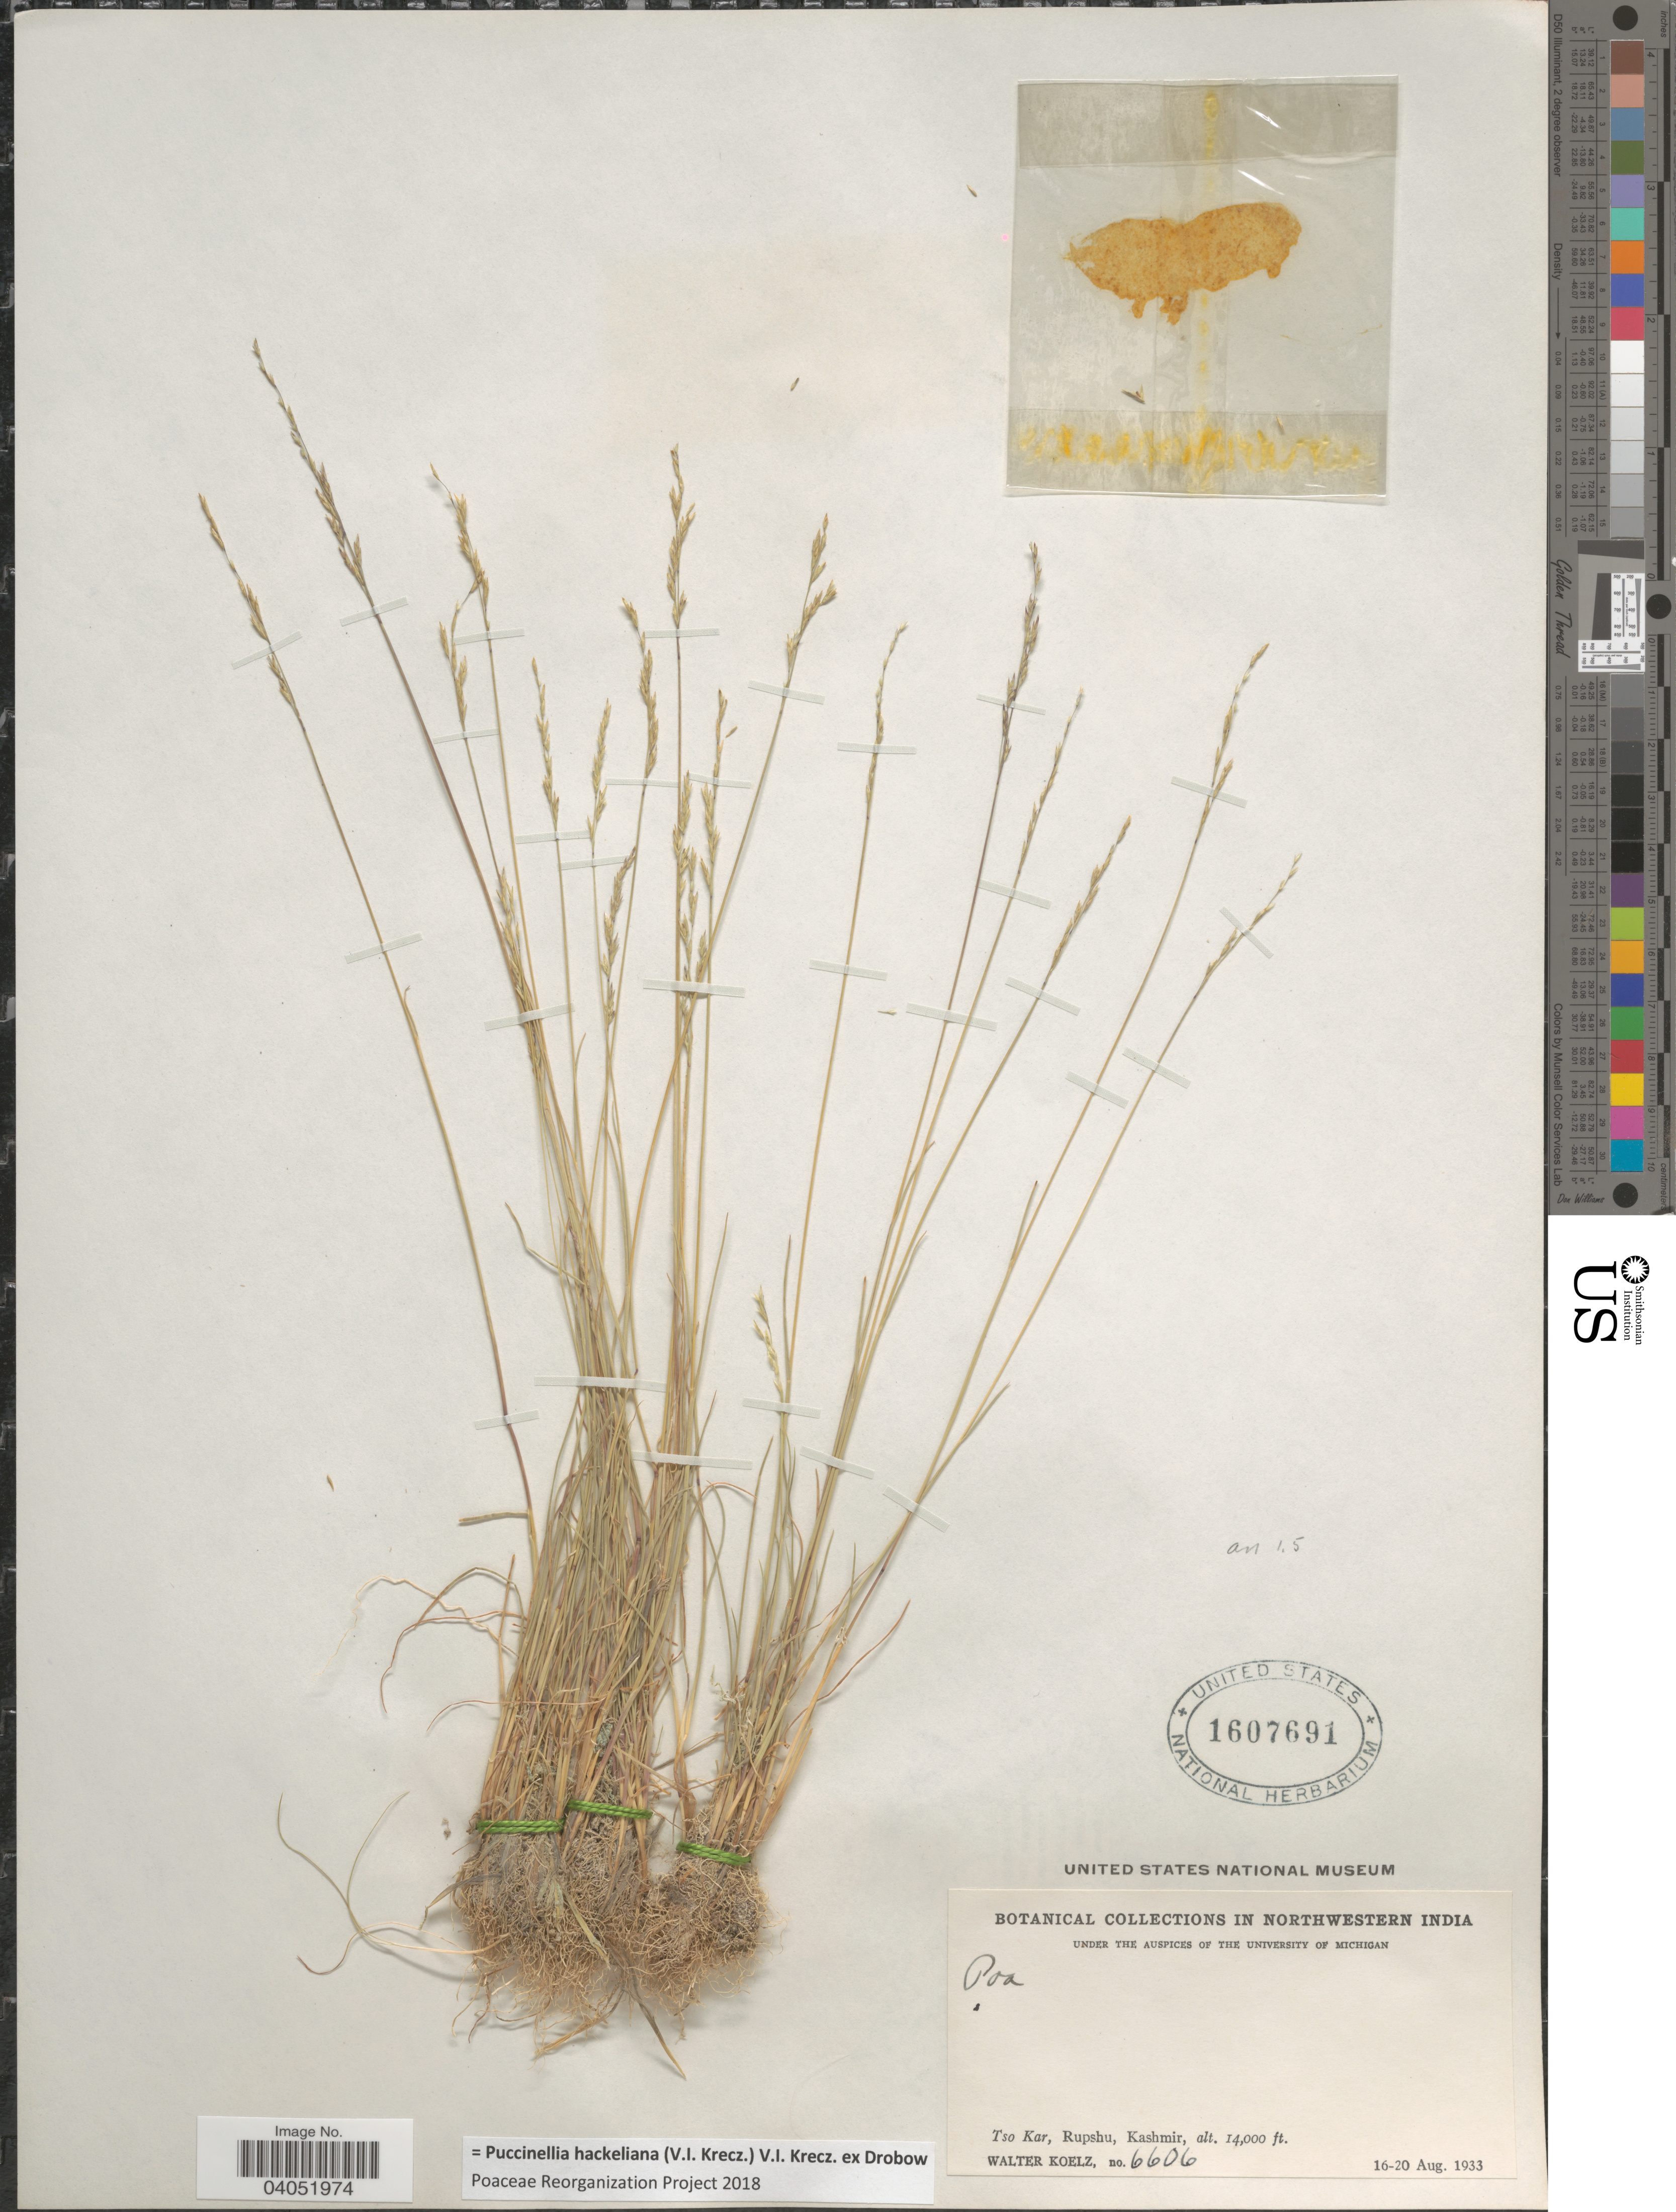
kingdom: Plantae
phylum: Tracheophyta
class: Liliopsida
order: Poales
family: Poaceae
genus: Puccinellia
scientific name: Puccinellia hackeliana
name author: (V.I. Krecz.) V.I. Krecz. ex Drobow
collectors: W. N. Koelz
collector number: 6606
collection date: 1933-08-16/1933-08-20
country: India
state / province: Jammu and Kashmir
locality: In northwestern India. Tso Kar, Rupshu, Kashmir.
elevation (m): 4267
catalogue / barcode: US 1607691